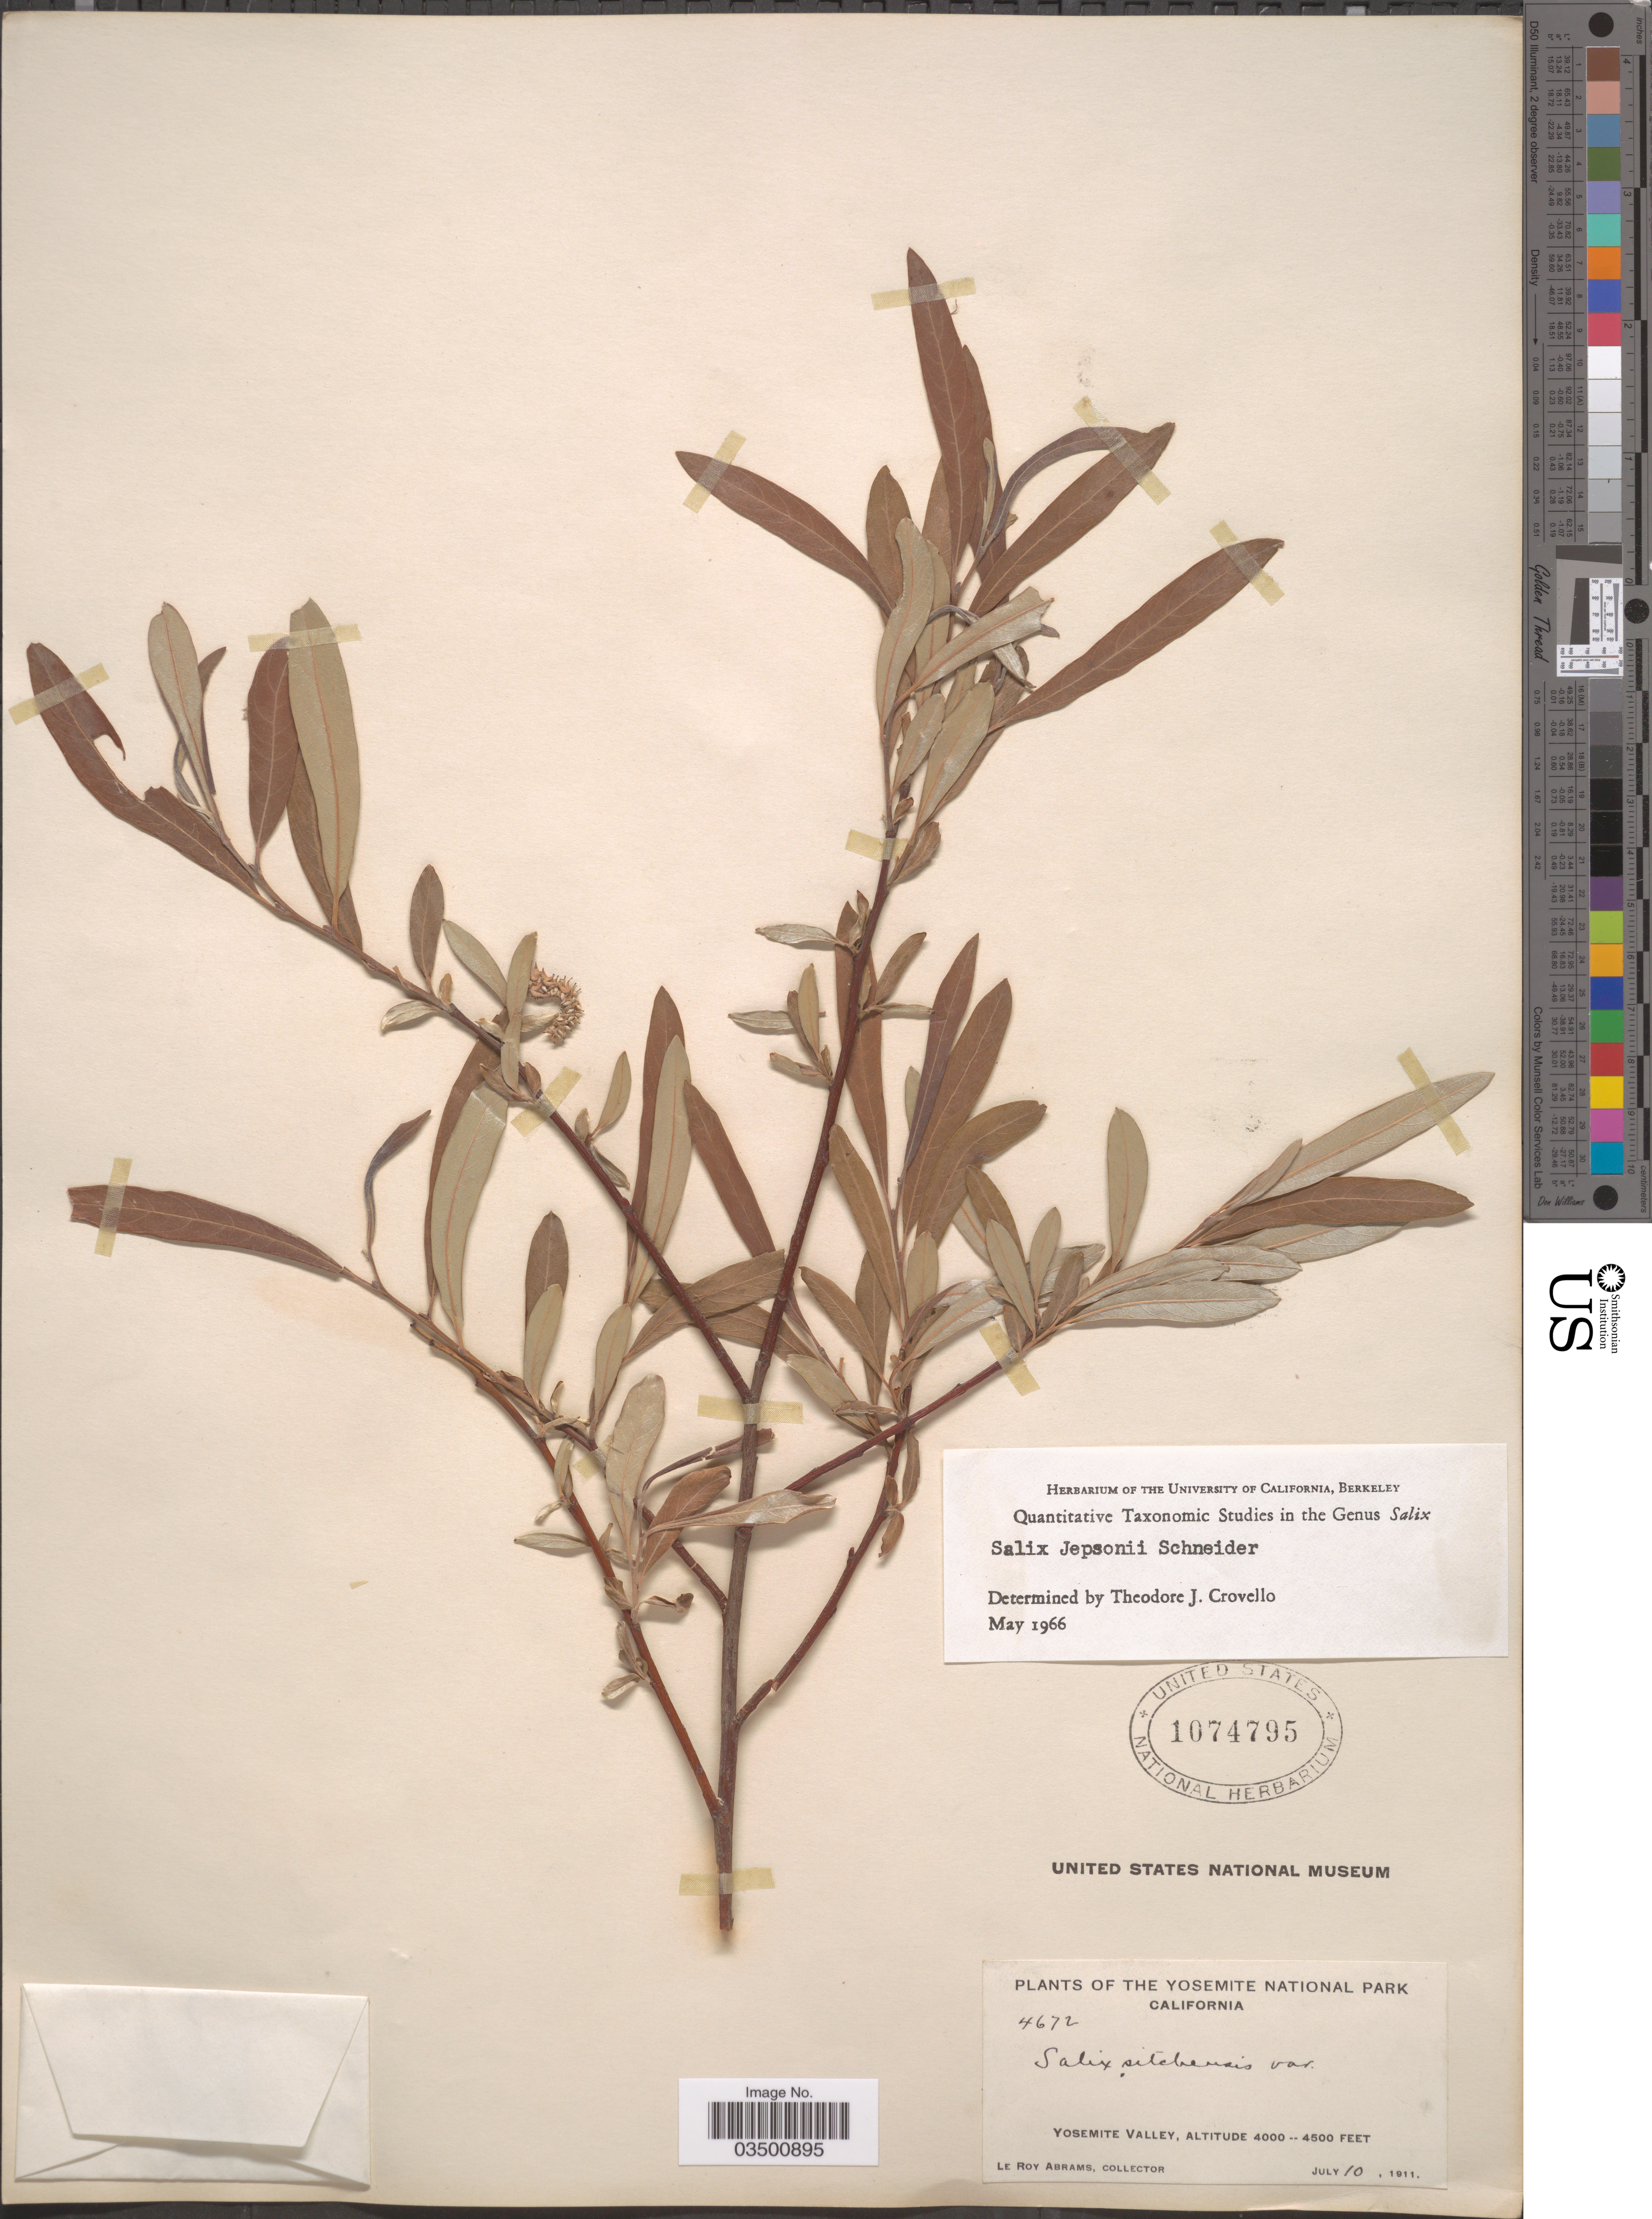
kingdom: Plantae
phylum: Tracheophyta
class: Magnoliopsida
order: Malpighiales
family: Salicaceae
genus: Salix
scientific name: Salix jepsonii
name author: C.K. Schneid.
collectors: L. Abrams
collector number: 4672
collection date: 1911-07-10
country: United States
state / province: California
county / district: Mariposa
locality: The Yosemite National Park. Yosemite Valley.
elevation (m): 1219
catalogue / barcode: US 1074795